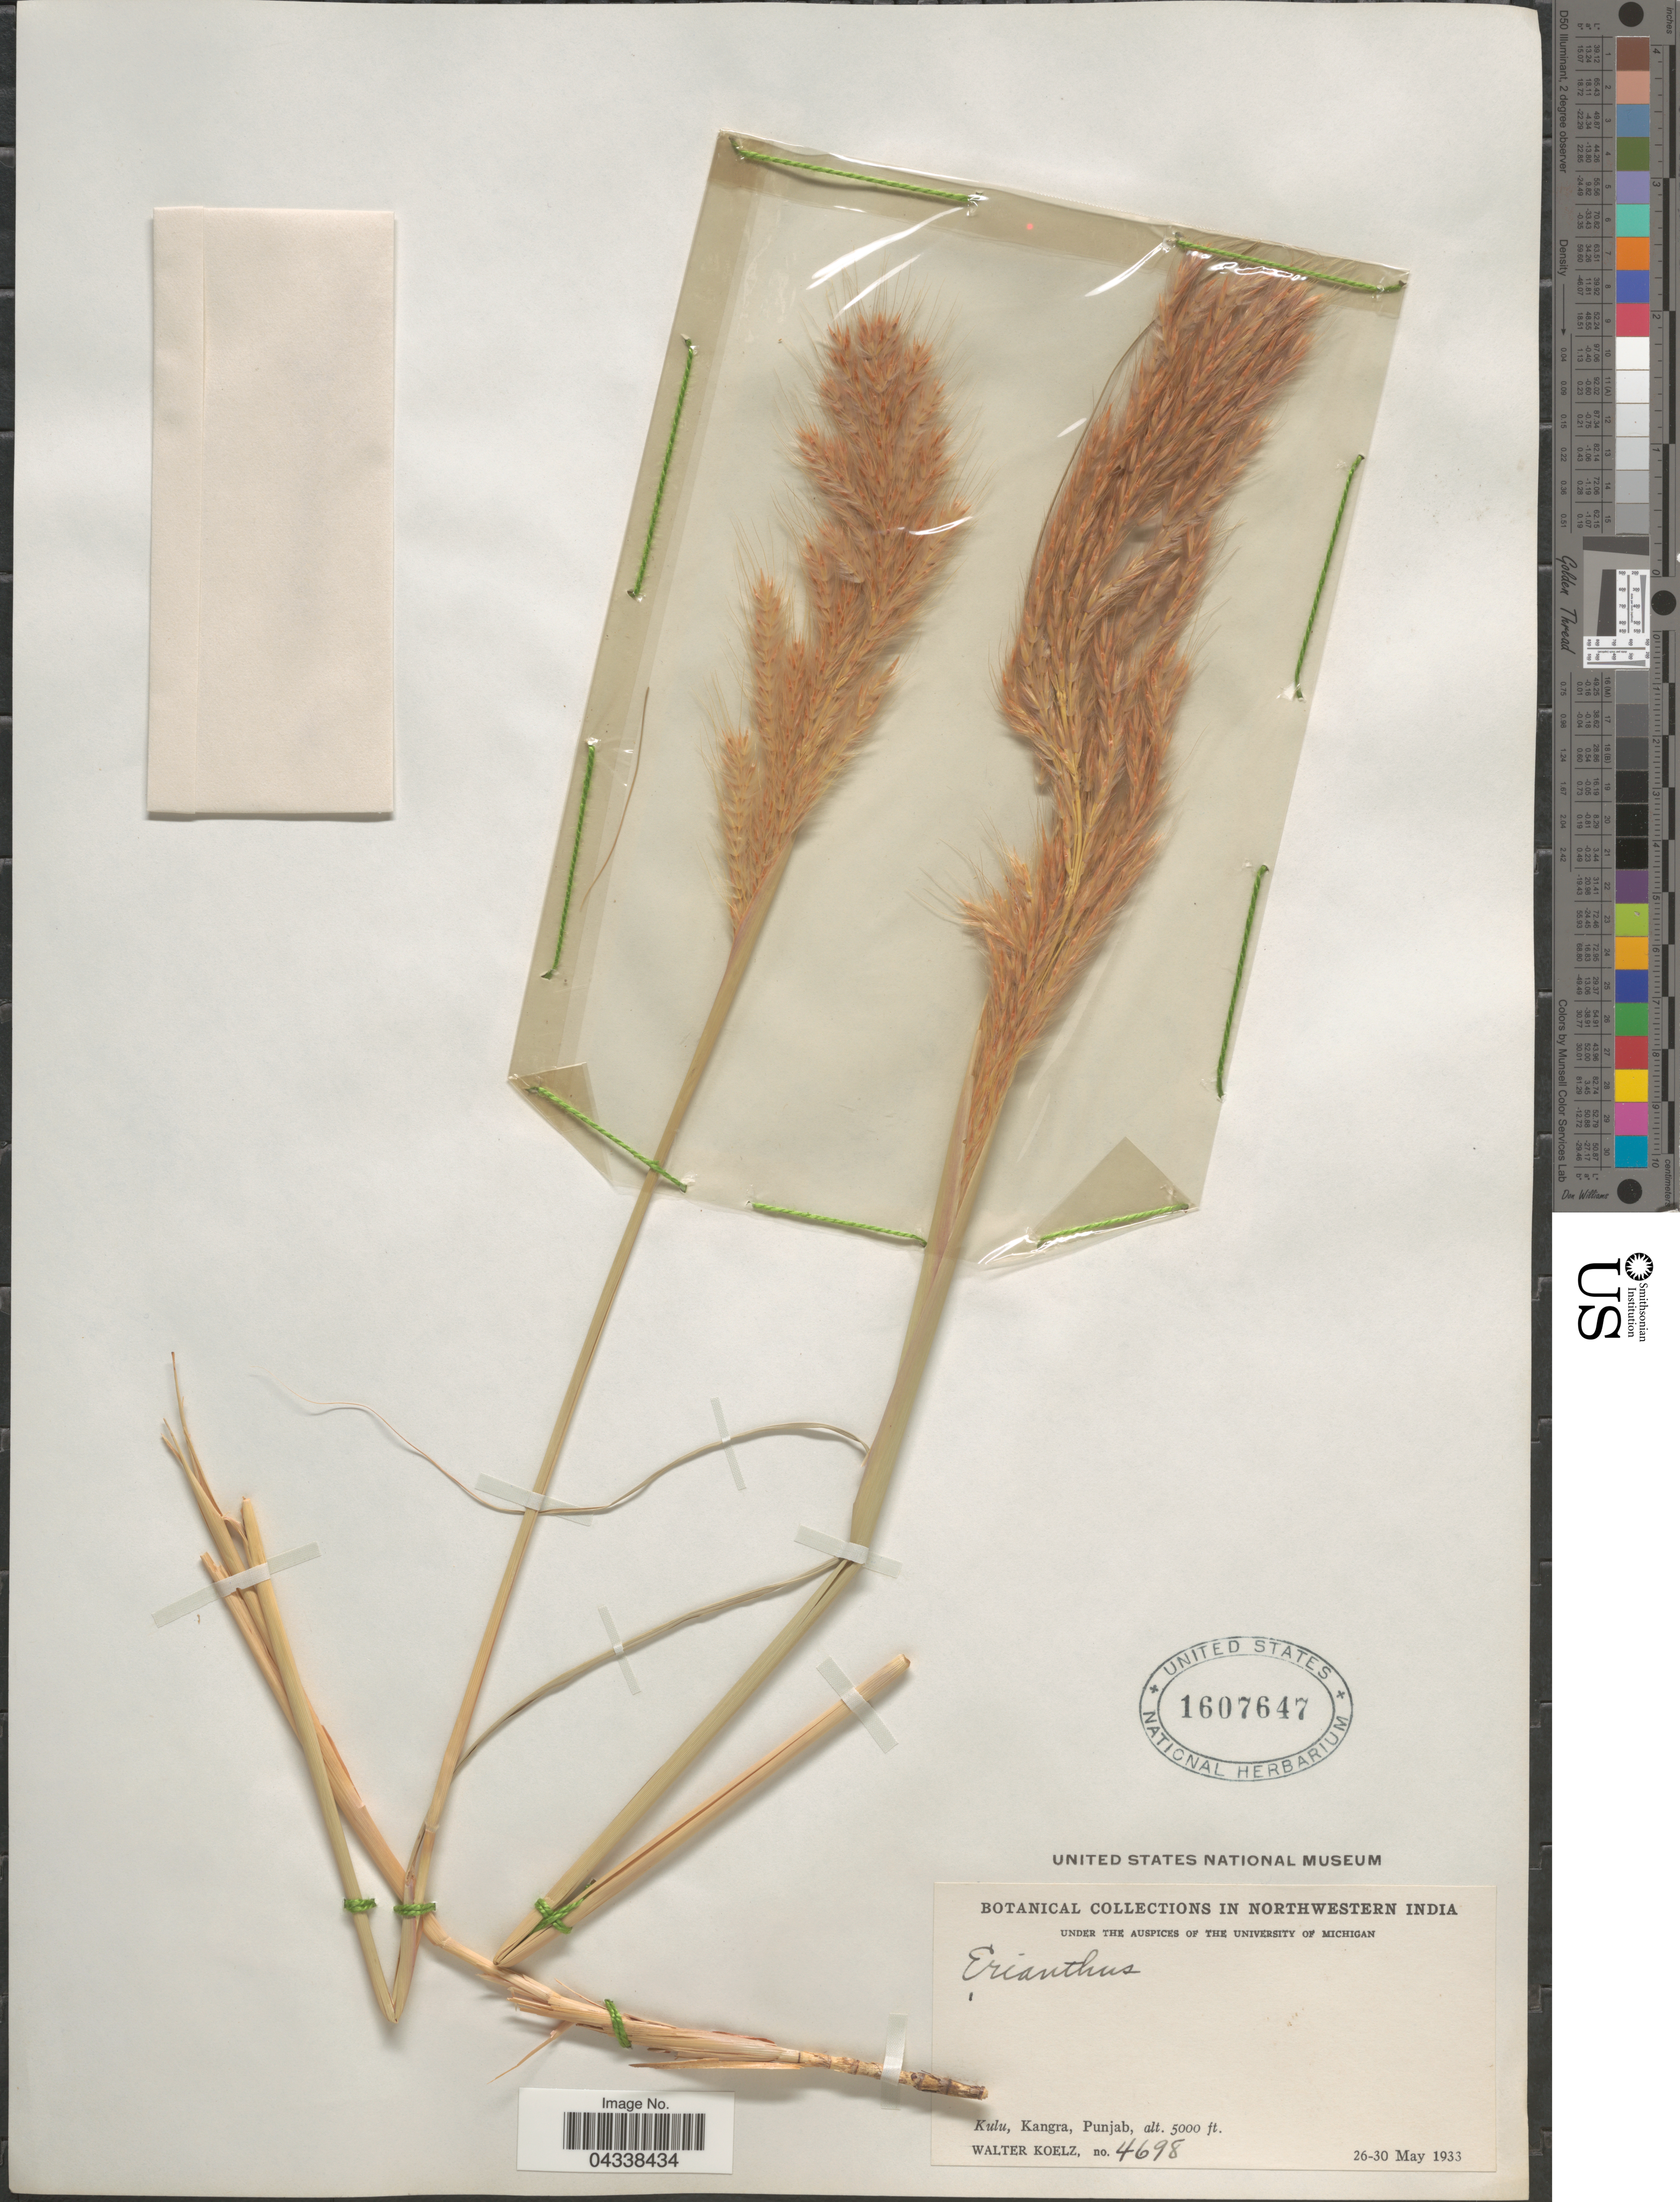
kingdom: Plantae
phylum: Tracheophyta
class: Liliopsida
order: Poales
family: Poaceae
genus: Saccharum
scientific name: Saccharum rufipilum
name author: Steud.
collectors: W. N. Koelz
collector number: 4698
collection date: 1933-05-26/1933-05-30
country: India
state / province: Punjab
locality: Northwestern India. Kulu, Kangra.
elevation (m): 1524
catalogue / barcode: US 1607647